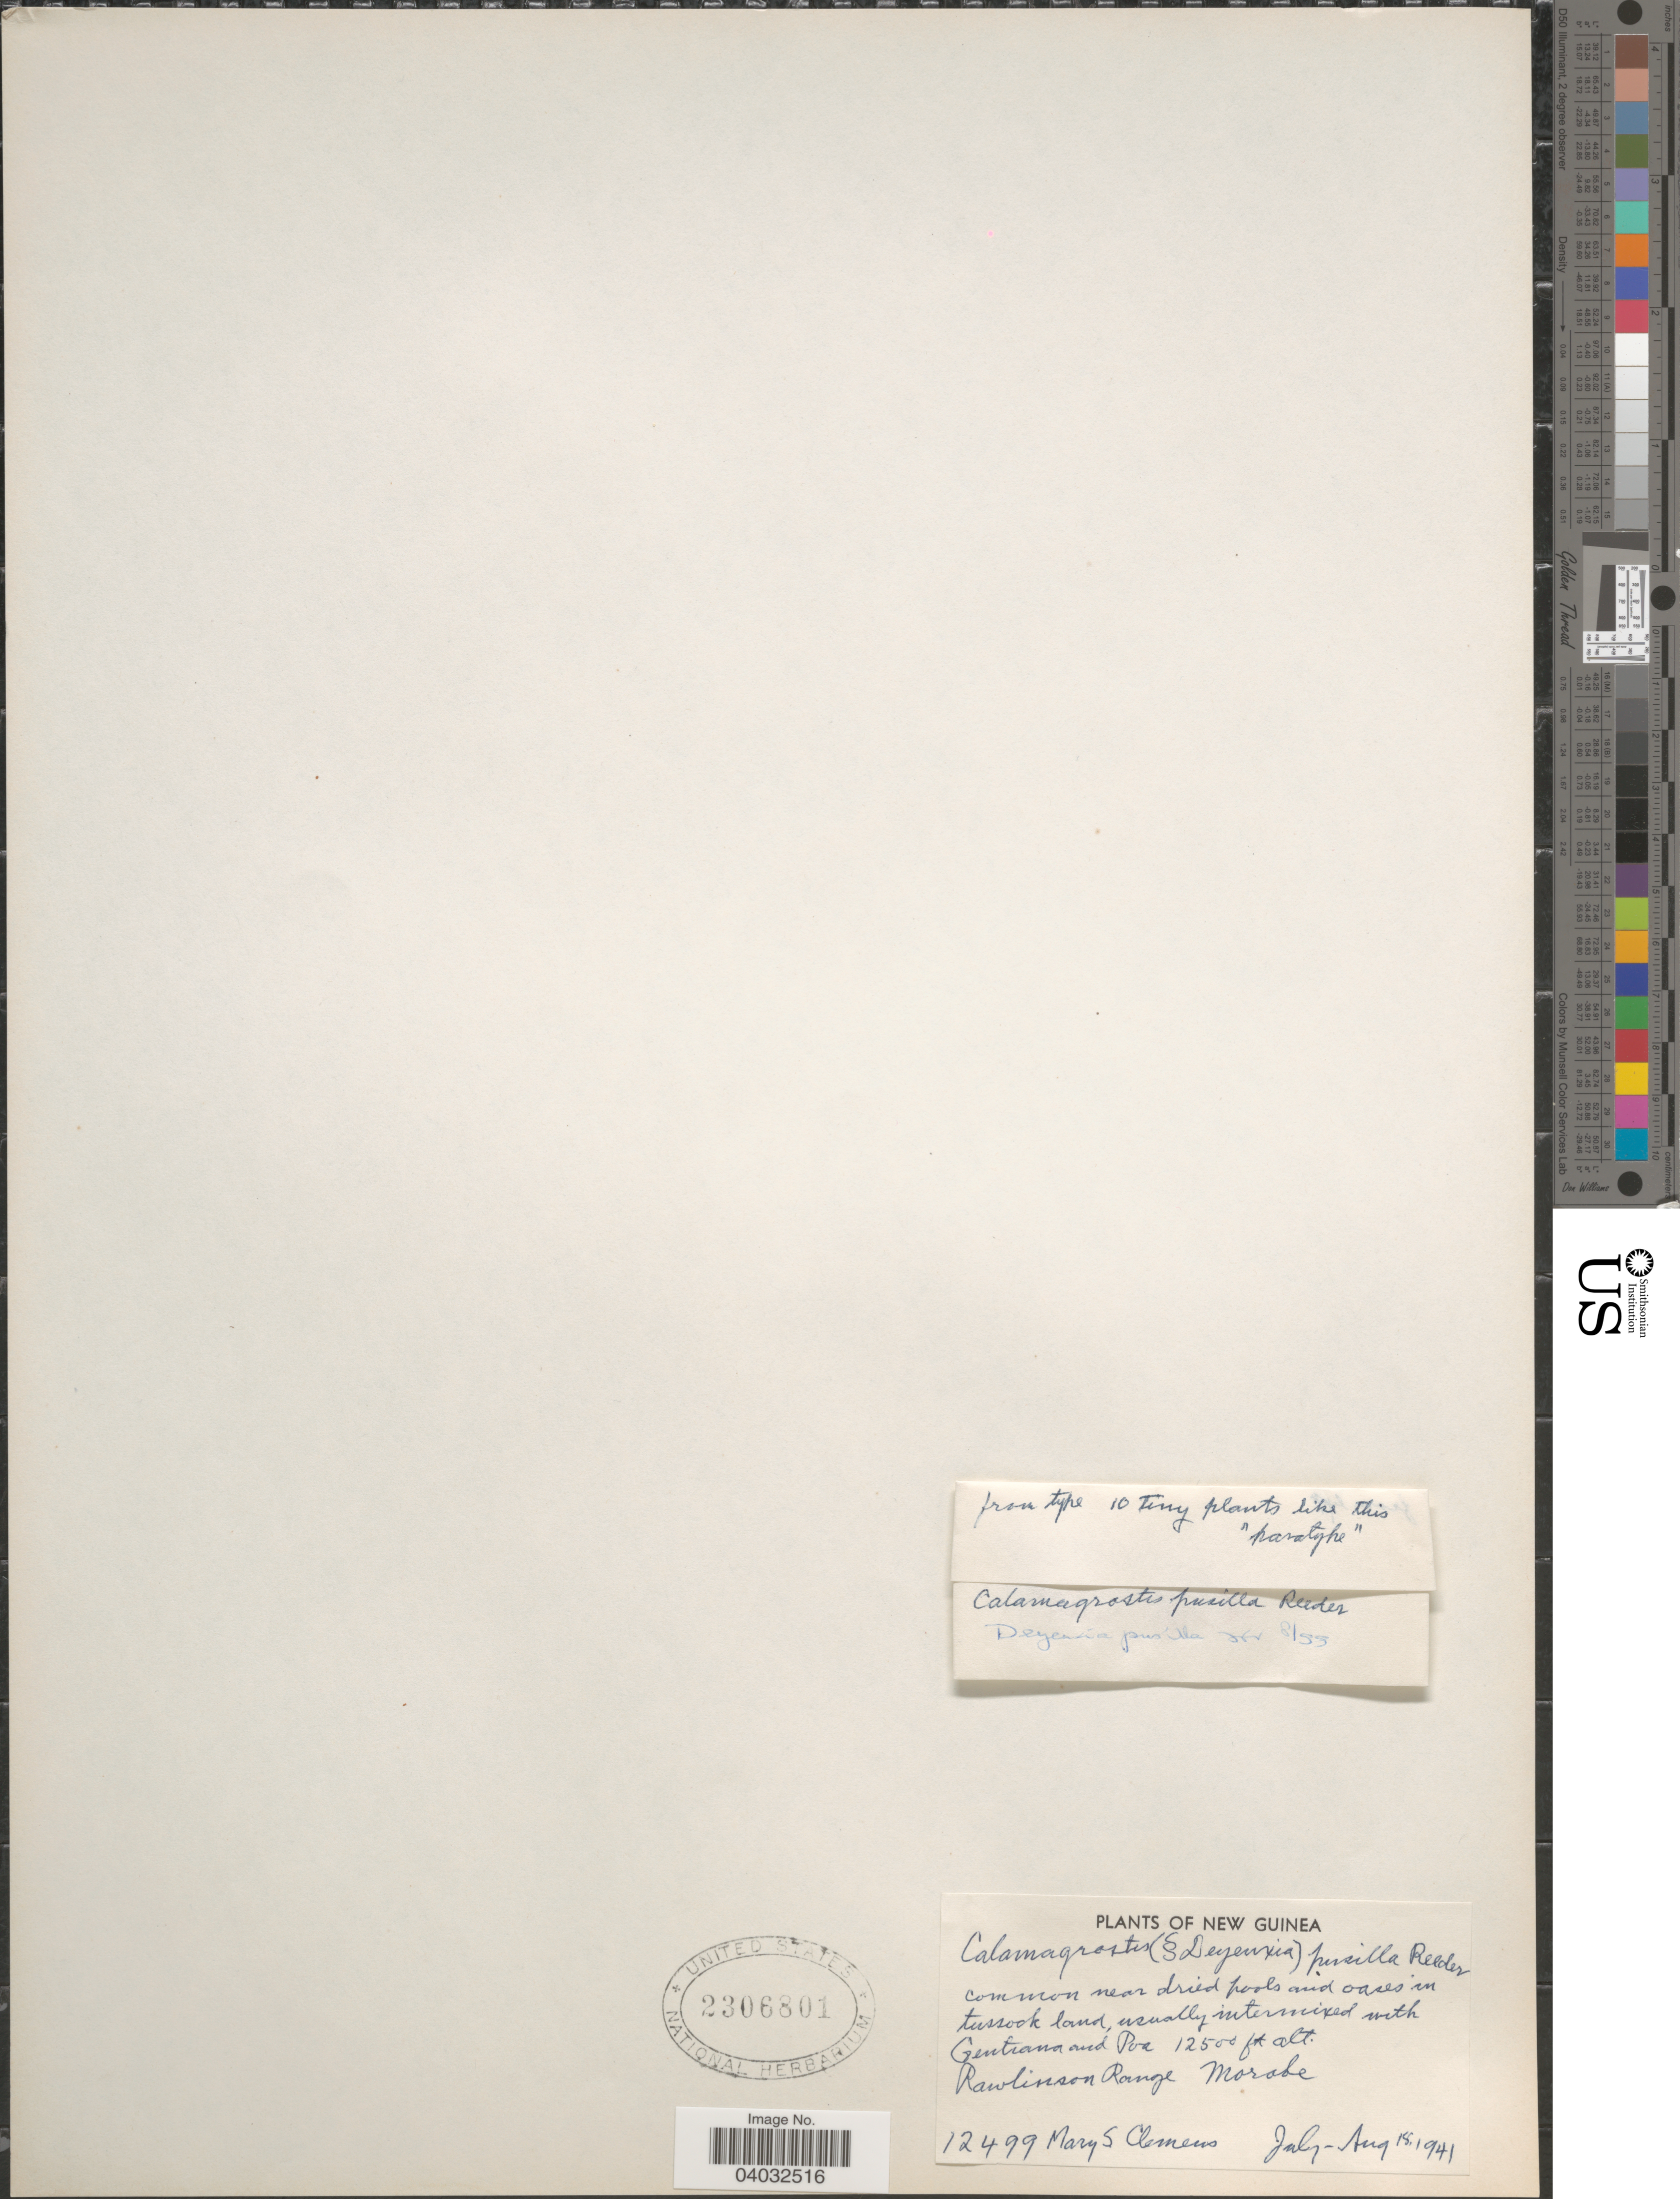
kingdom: Plantae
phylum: Tracheophyta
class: Liliopsida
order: Poales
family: Poaceae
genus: Calamagrostis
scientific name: Calamagrostis pusilla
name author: Reeder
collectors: M. S. Clemens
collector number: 12499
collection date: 1941-07-18/1941-08-18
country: Papua New Guinea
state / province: Morobe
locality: New Guinea. Rawlinson Range.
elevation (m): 3810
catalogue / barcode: US 2306801